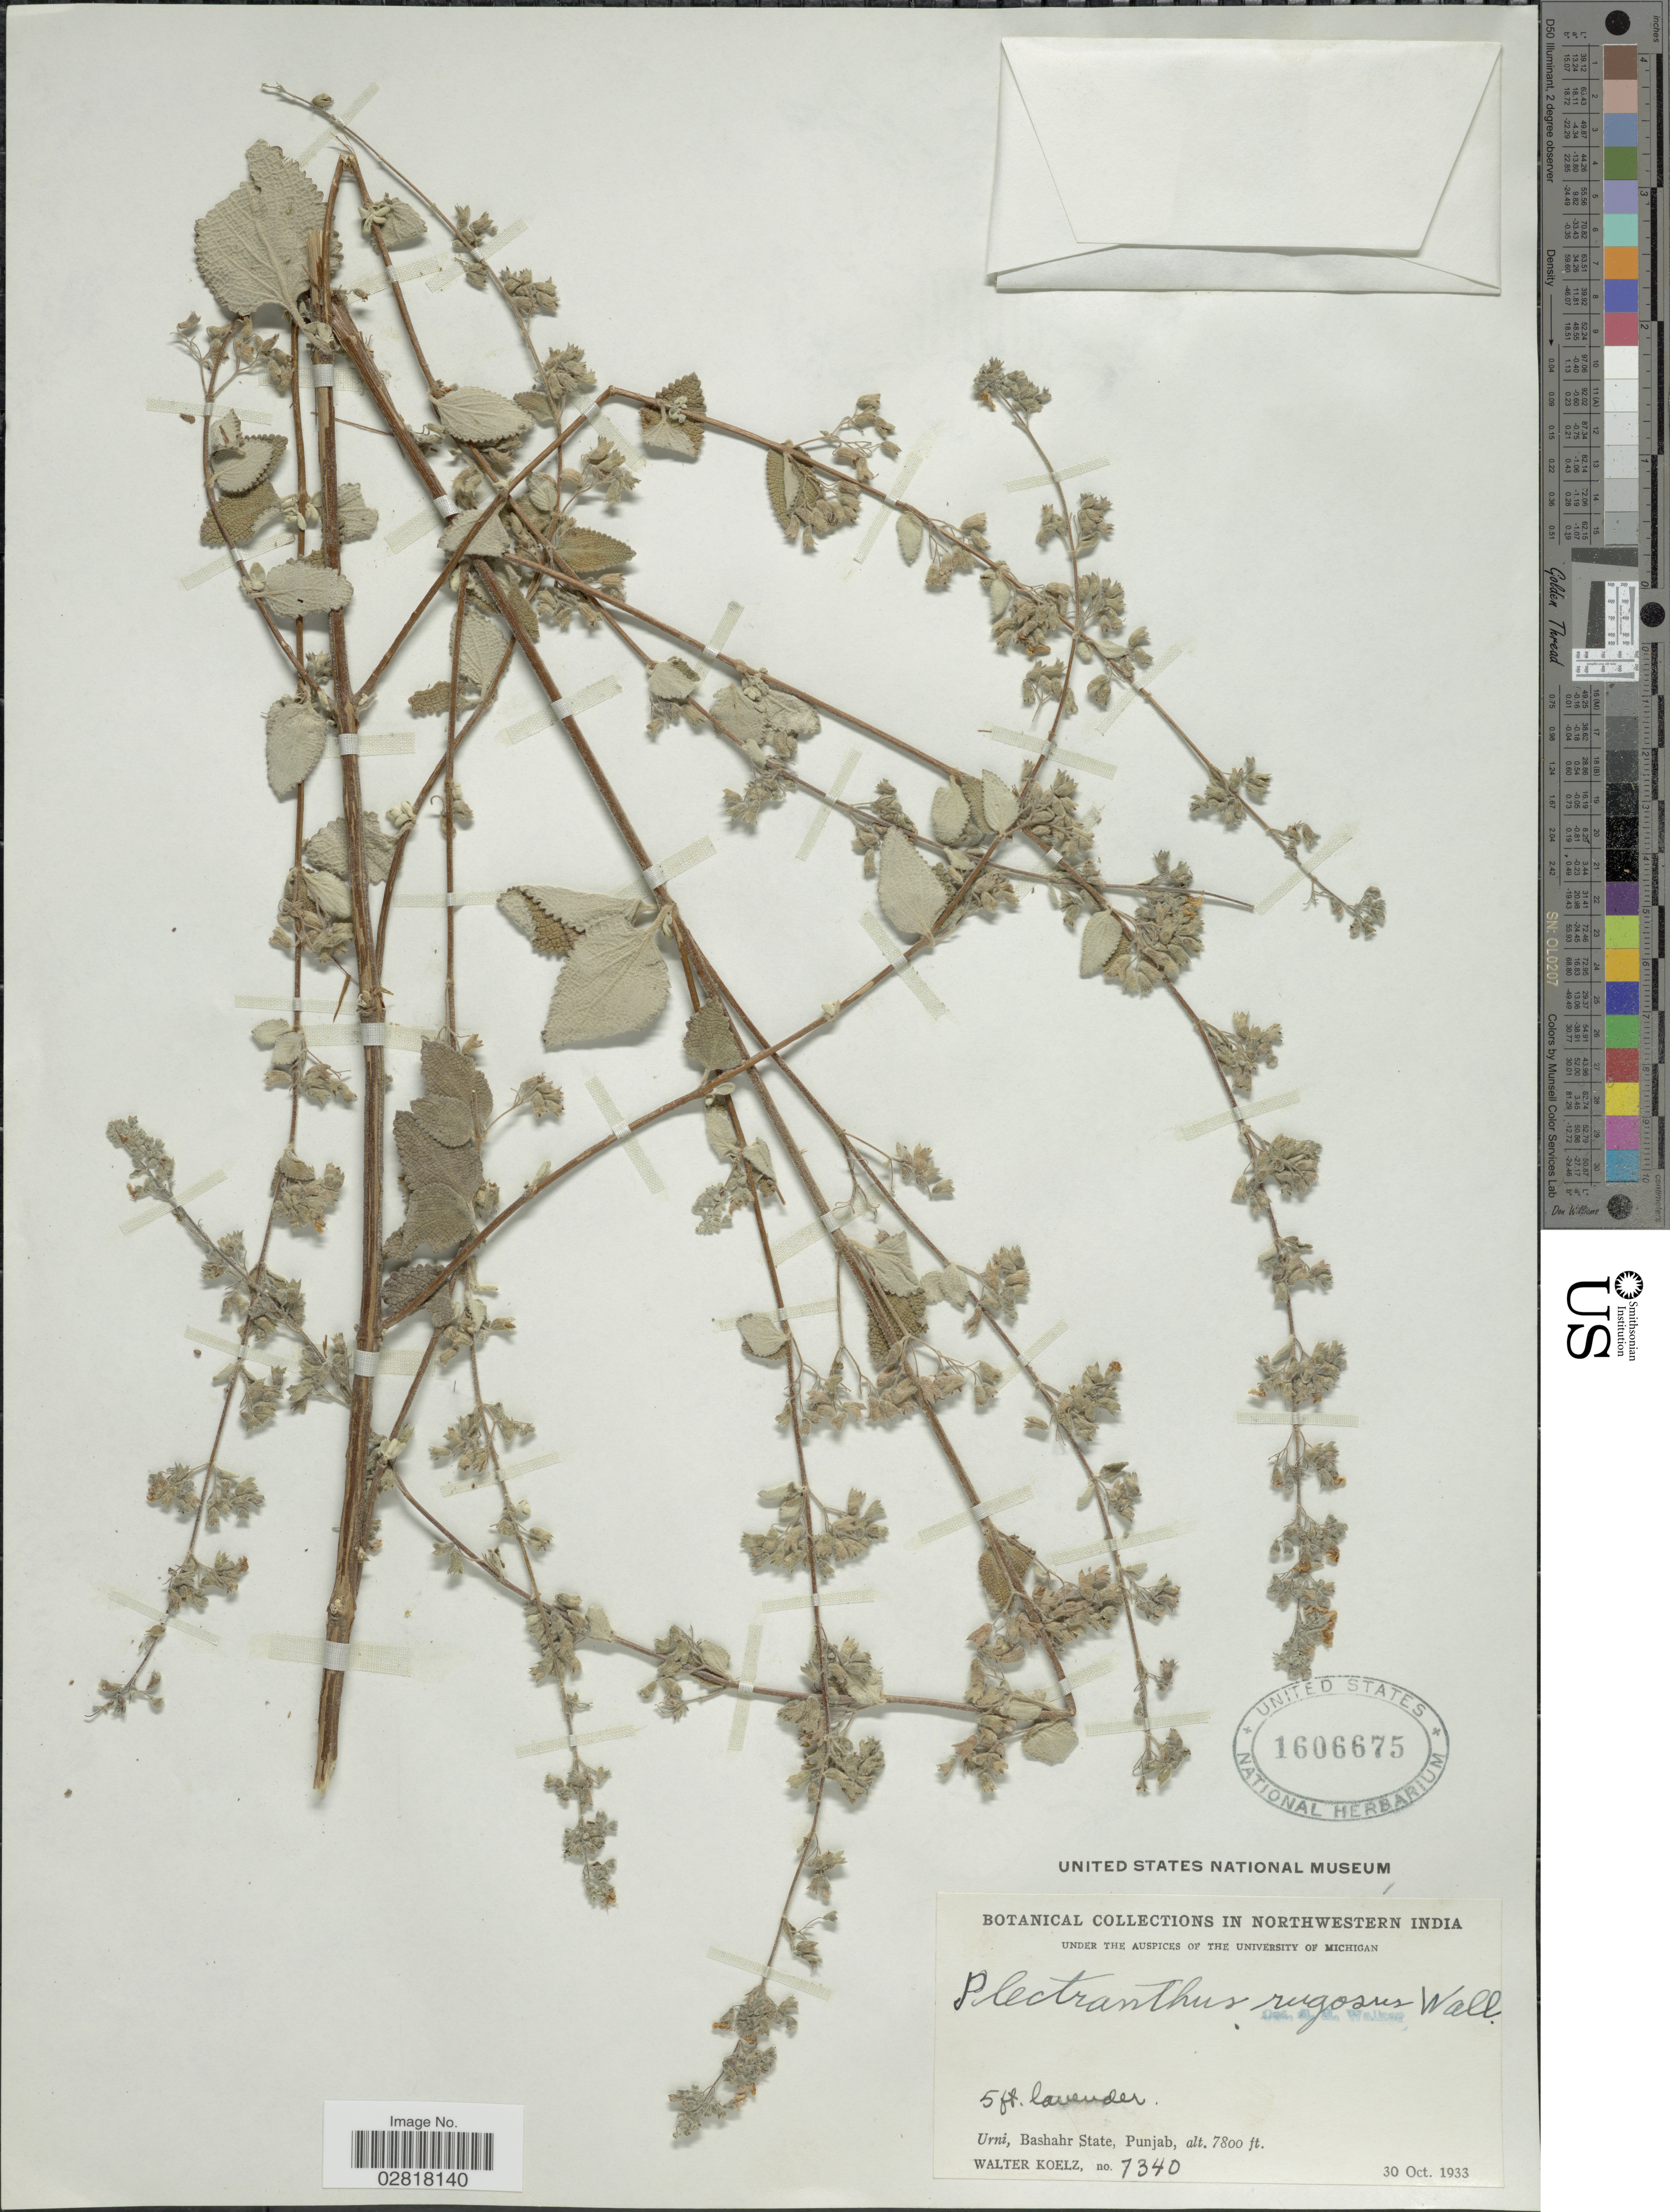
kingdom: Plantae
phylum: Tracheophyta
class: Magnoliopsida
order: Lamiales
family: Lamiaceae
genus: Plectranthus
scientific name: Plectranthus rugosus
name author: Wall. ex Benth.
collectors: W. N. Koelz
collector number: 7340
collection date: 1933-10-30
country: India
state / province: Punjab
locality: Northwestern India, Urni, Bashahr State.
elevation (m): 2377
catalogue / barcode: US 1606675